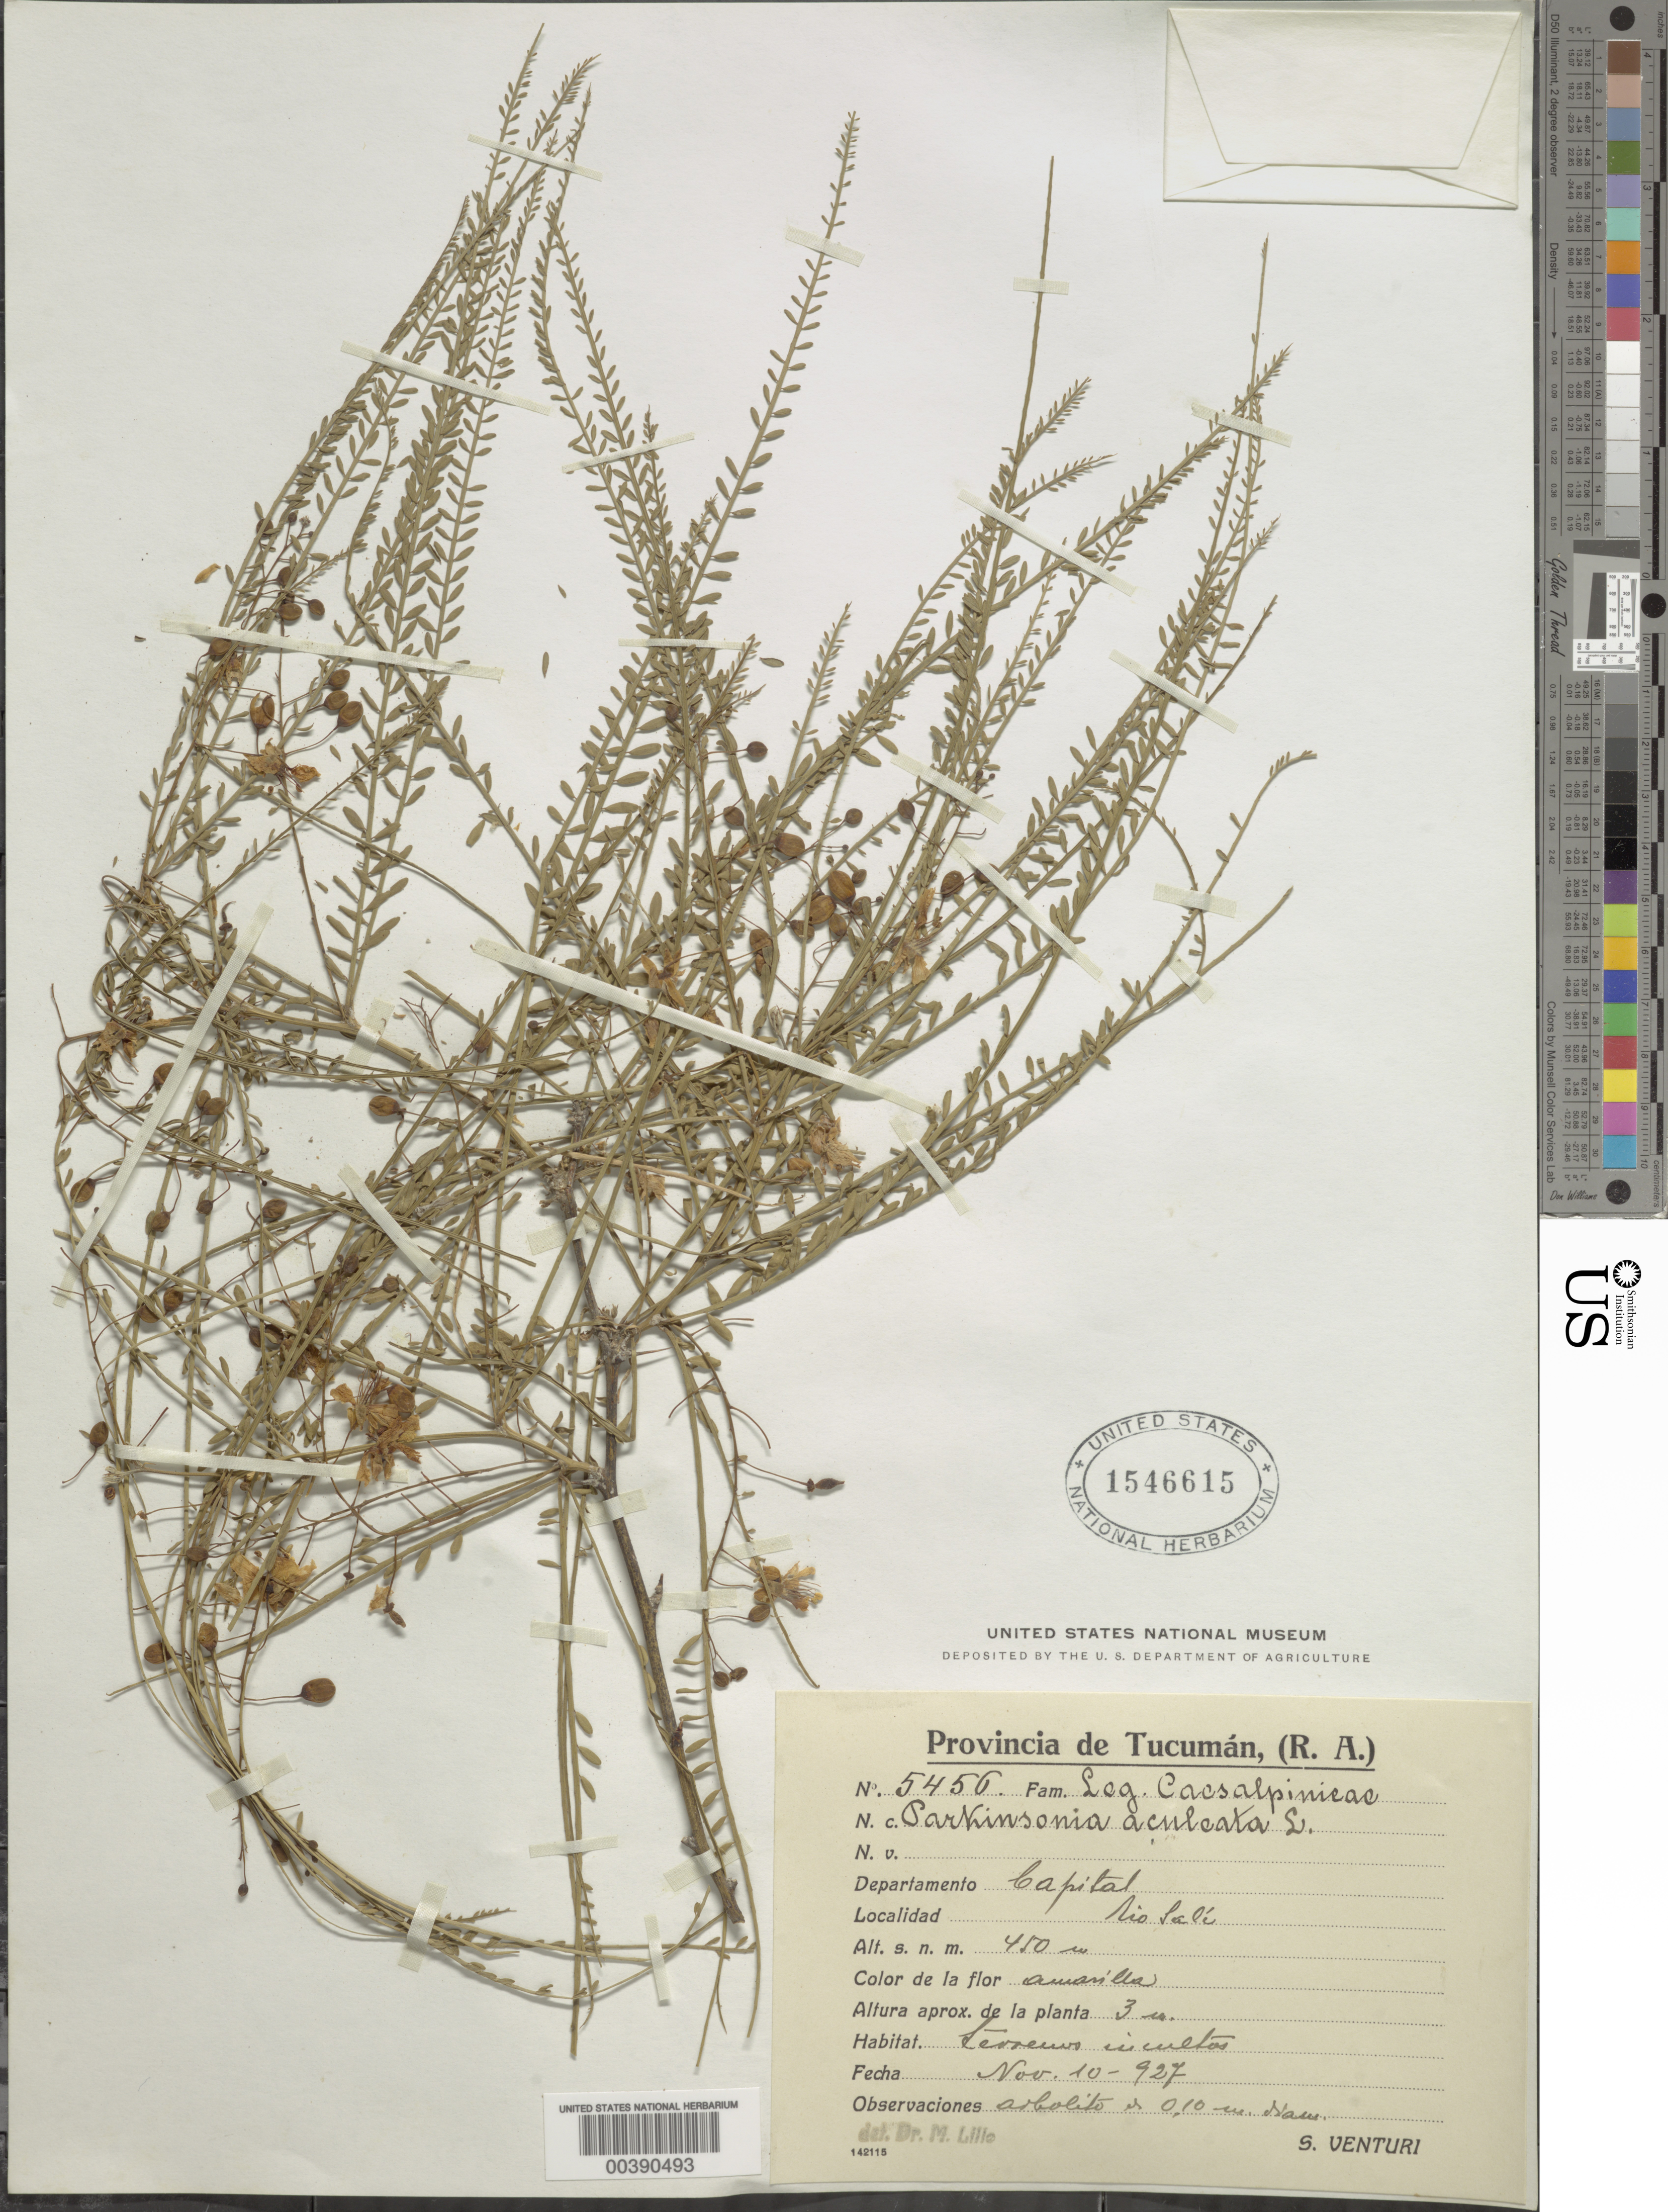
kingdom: Plantae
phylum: Tracheophyta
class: Magnoliopsida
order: Fabales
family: Fabaceae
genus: Parkinsonia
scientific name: Parkinsonia aculeata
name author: L.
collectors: S. Venturi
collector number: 5456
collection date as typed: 10 Nov 1927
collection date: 1927-11-10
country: Argentina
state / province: Tucumán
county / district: Capital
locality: Rio Sali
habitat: Terrenos incultos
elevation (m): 450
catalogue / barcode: US 1546615